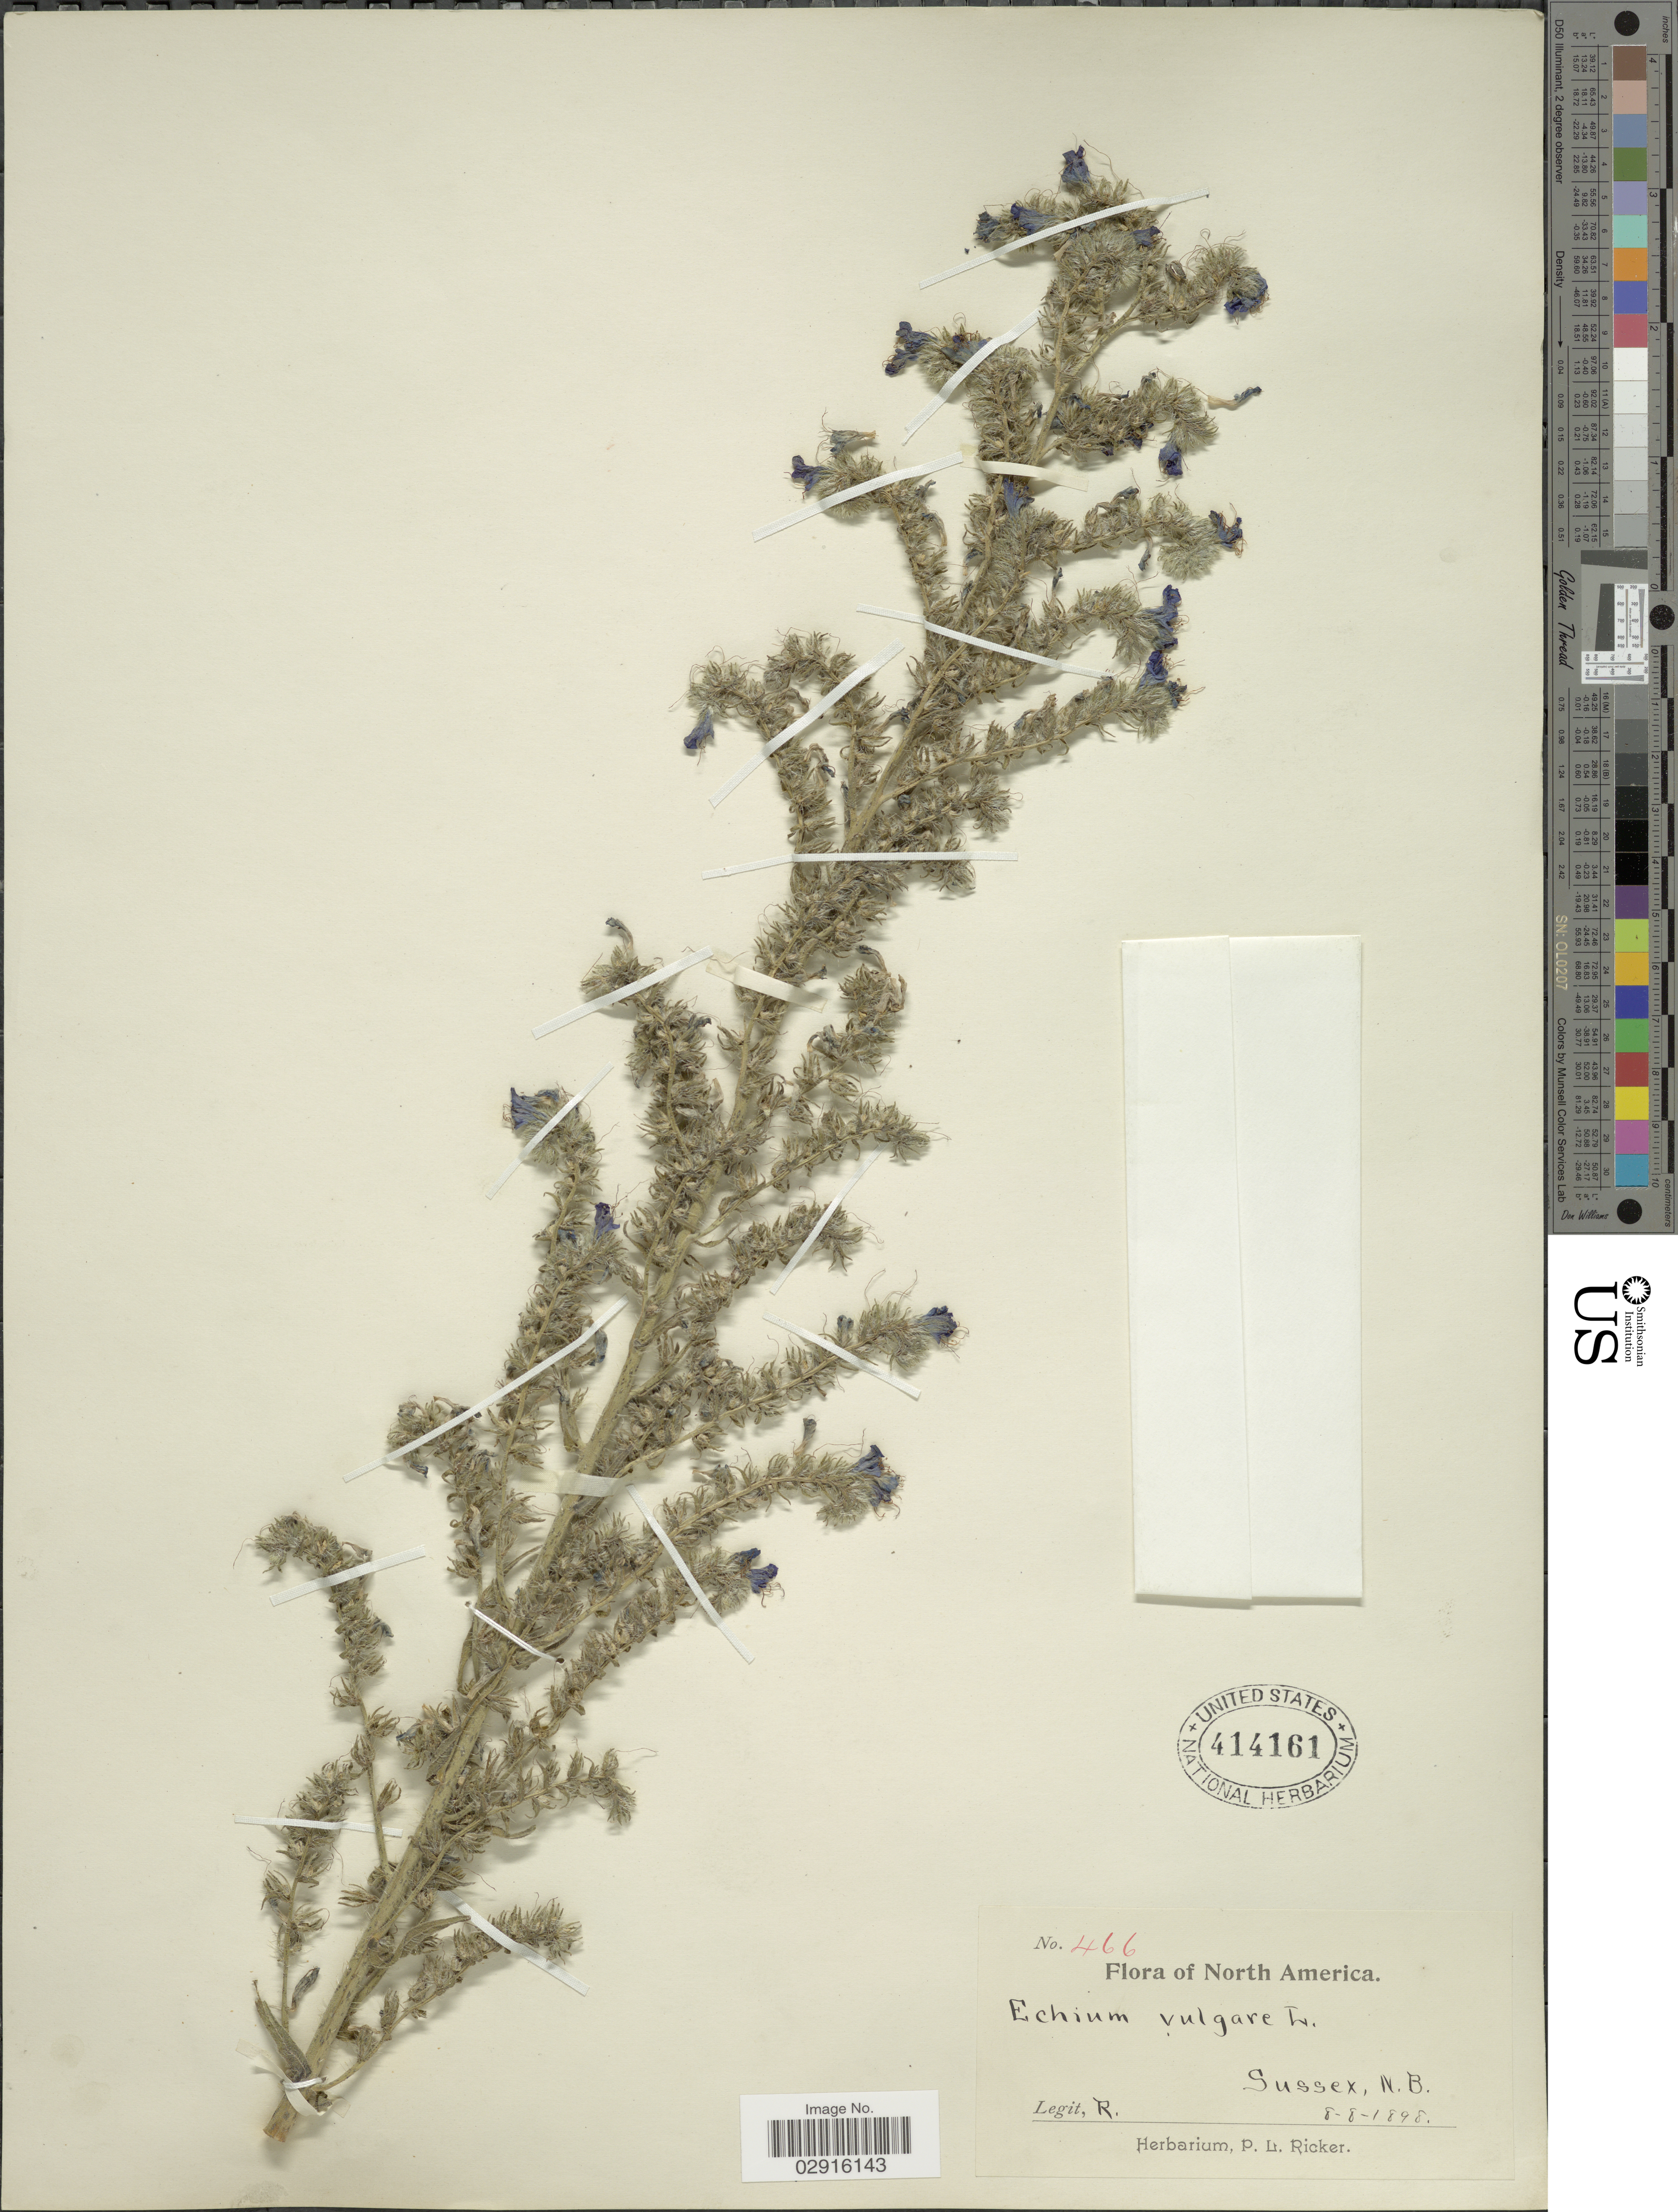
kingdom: Plantae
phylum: Tracheophyta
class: Magnoliopsida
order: Boraginales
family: Boraginaceae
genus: Echium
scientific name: Echium vulgare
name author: L.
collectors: R.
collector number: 466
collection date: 1898-08-08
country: Canada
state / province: New Brunswick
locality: North America. Sussex, N.B.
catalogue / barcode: US 414161